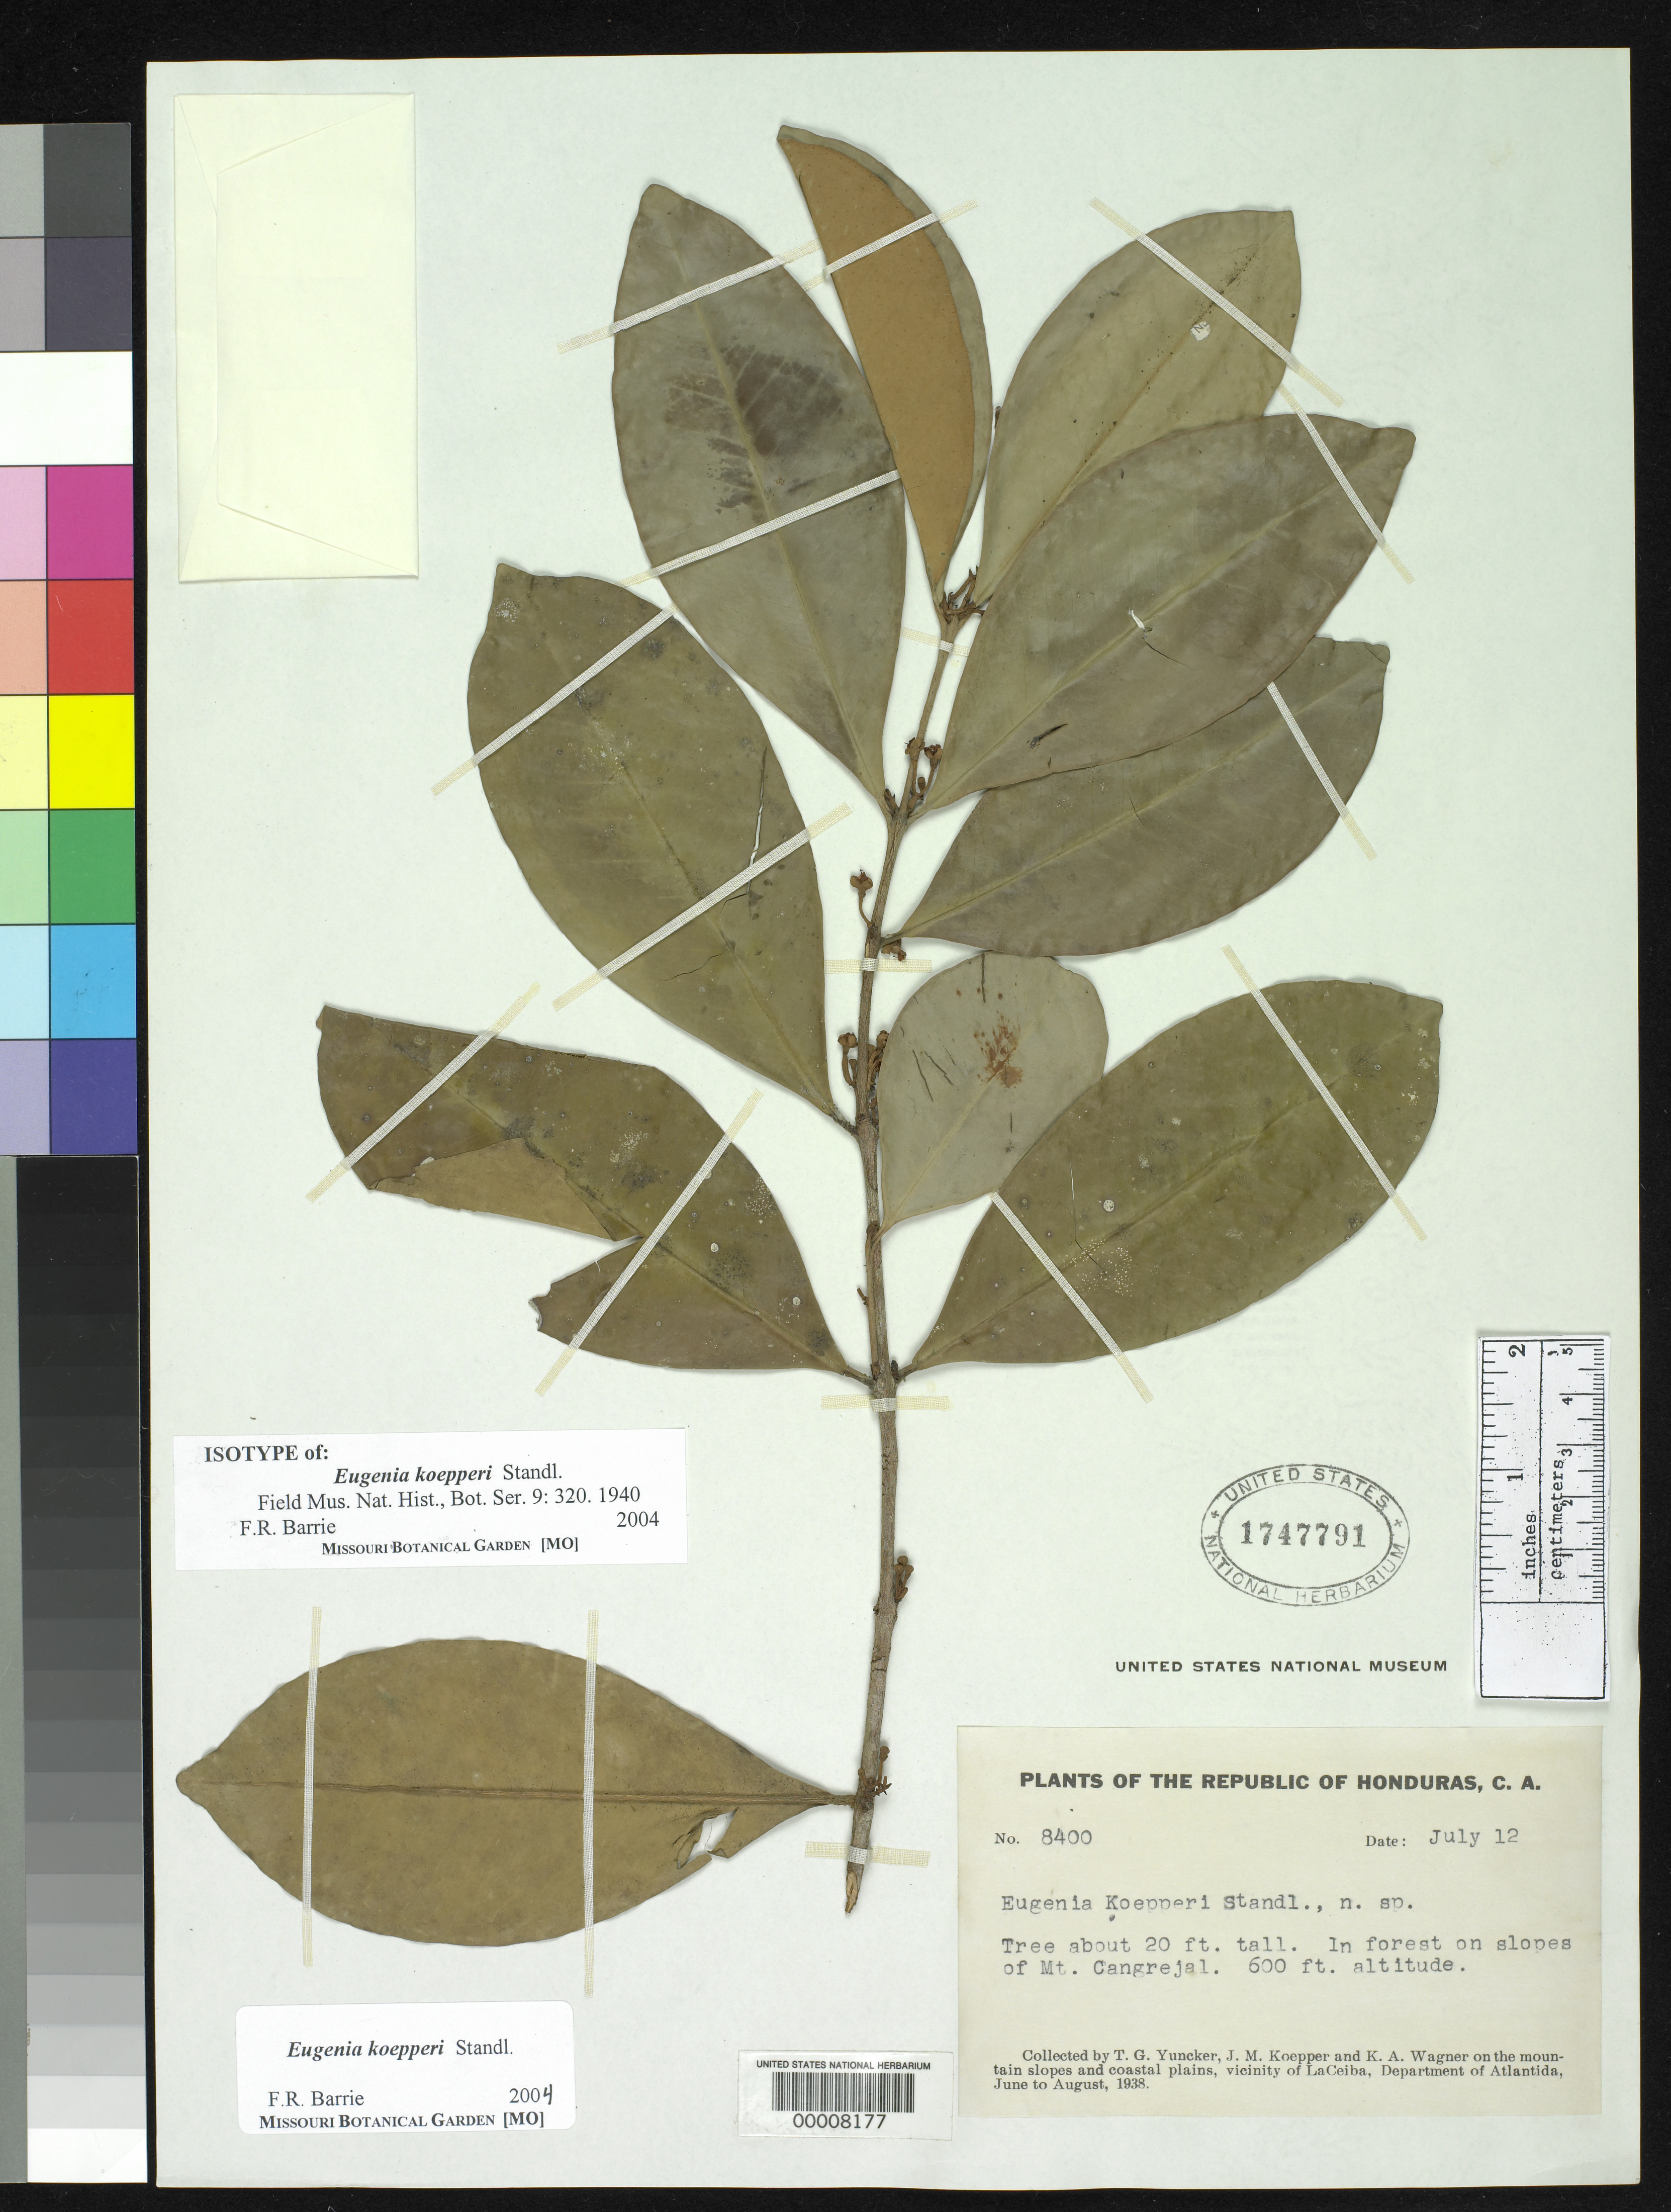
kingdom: Plantae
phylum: Tracheophyta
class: Magnoliopsida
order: Myrtales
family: Myrtaceae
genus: Eugenia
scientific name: Eugenia koepperi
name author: Standl. in Yunck.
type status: Isotype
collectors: T. G. Yuncker, J. M. Koepper & K. A. Wagner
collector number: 8400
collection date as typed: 12 Jul 1938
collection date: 1938-07-12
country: Honduras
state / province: Atlántida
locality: Mt. Cangrejal, near La Ceiba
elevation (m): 180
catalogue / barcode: US 1747791